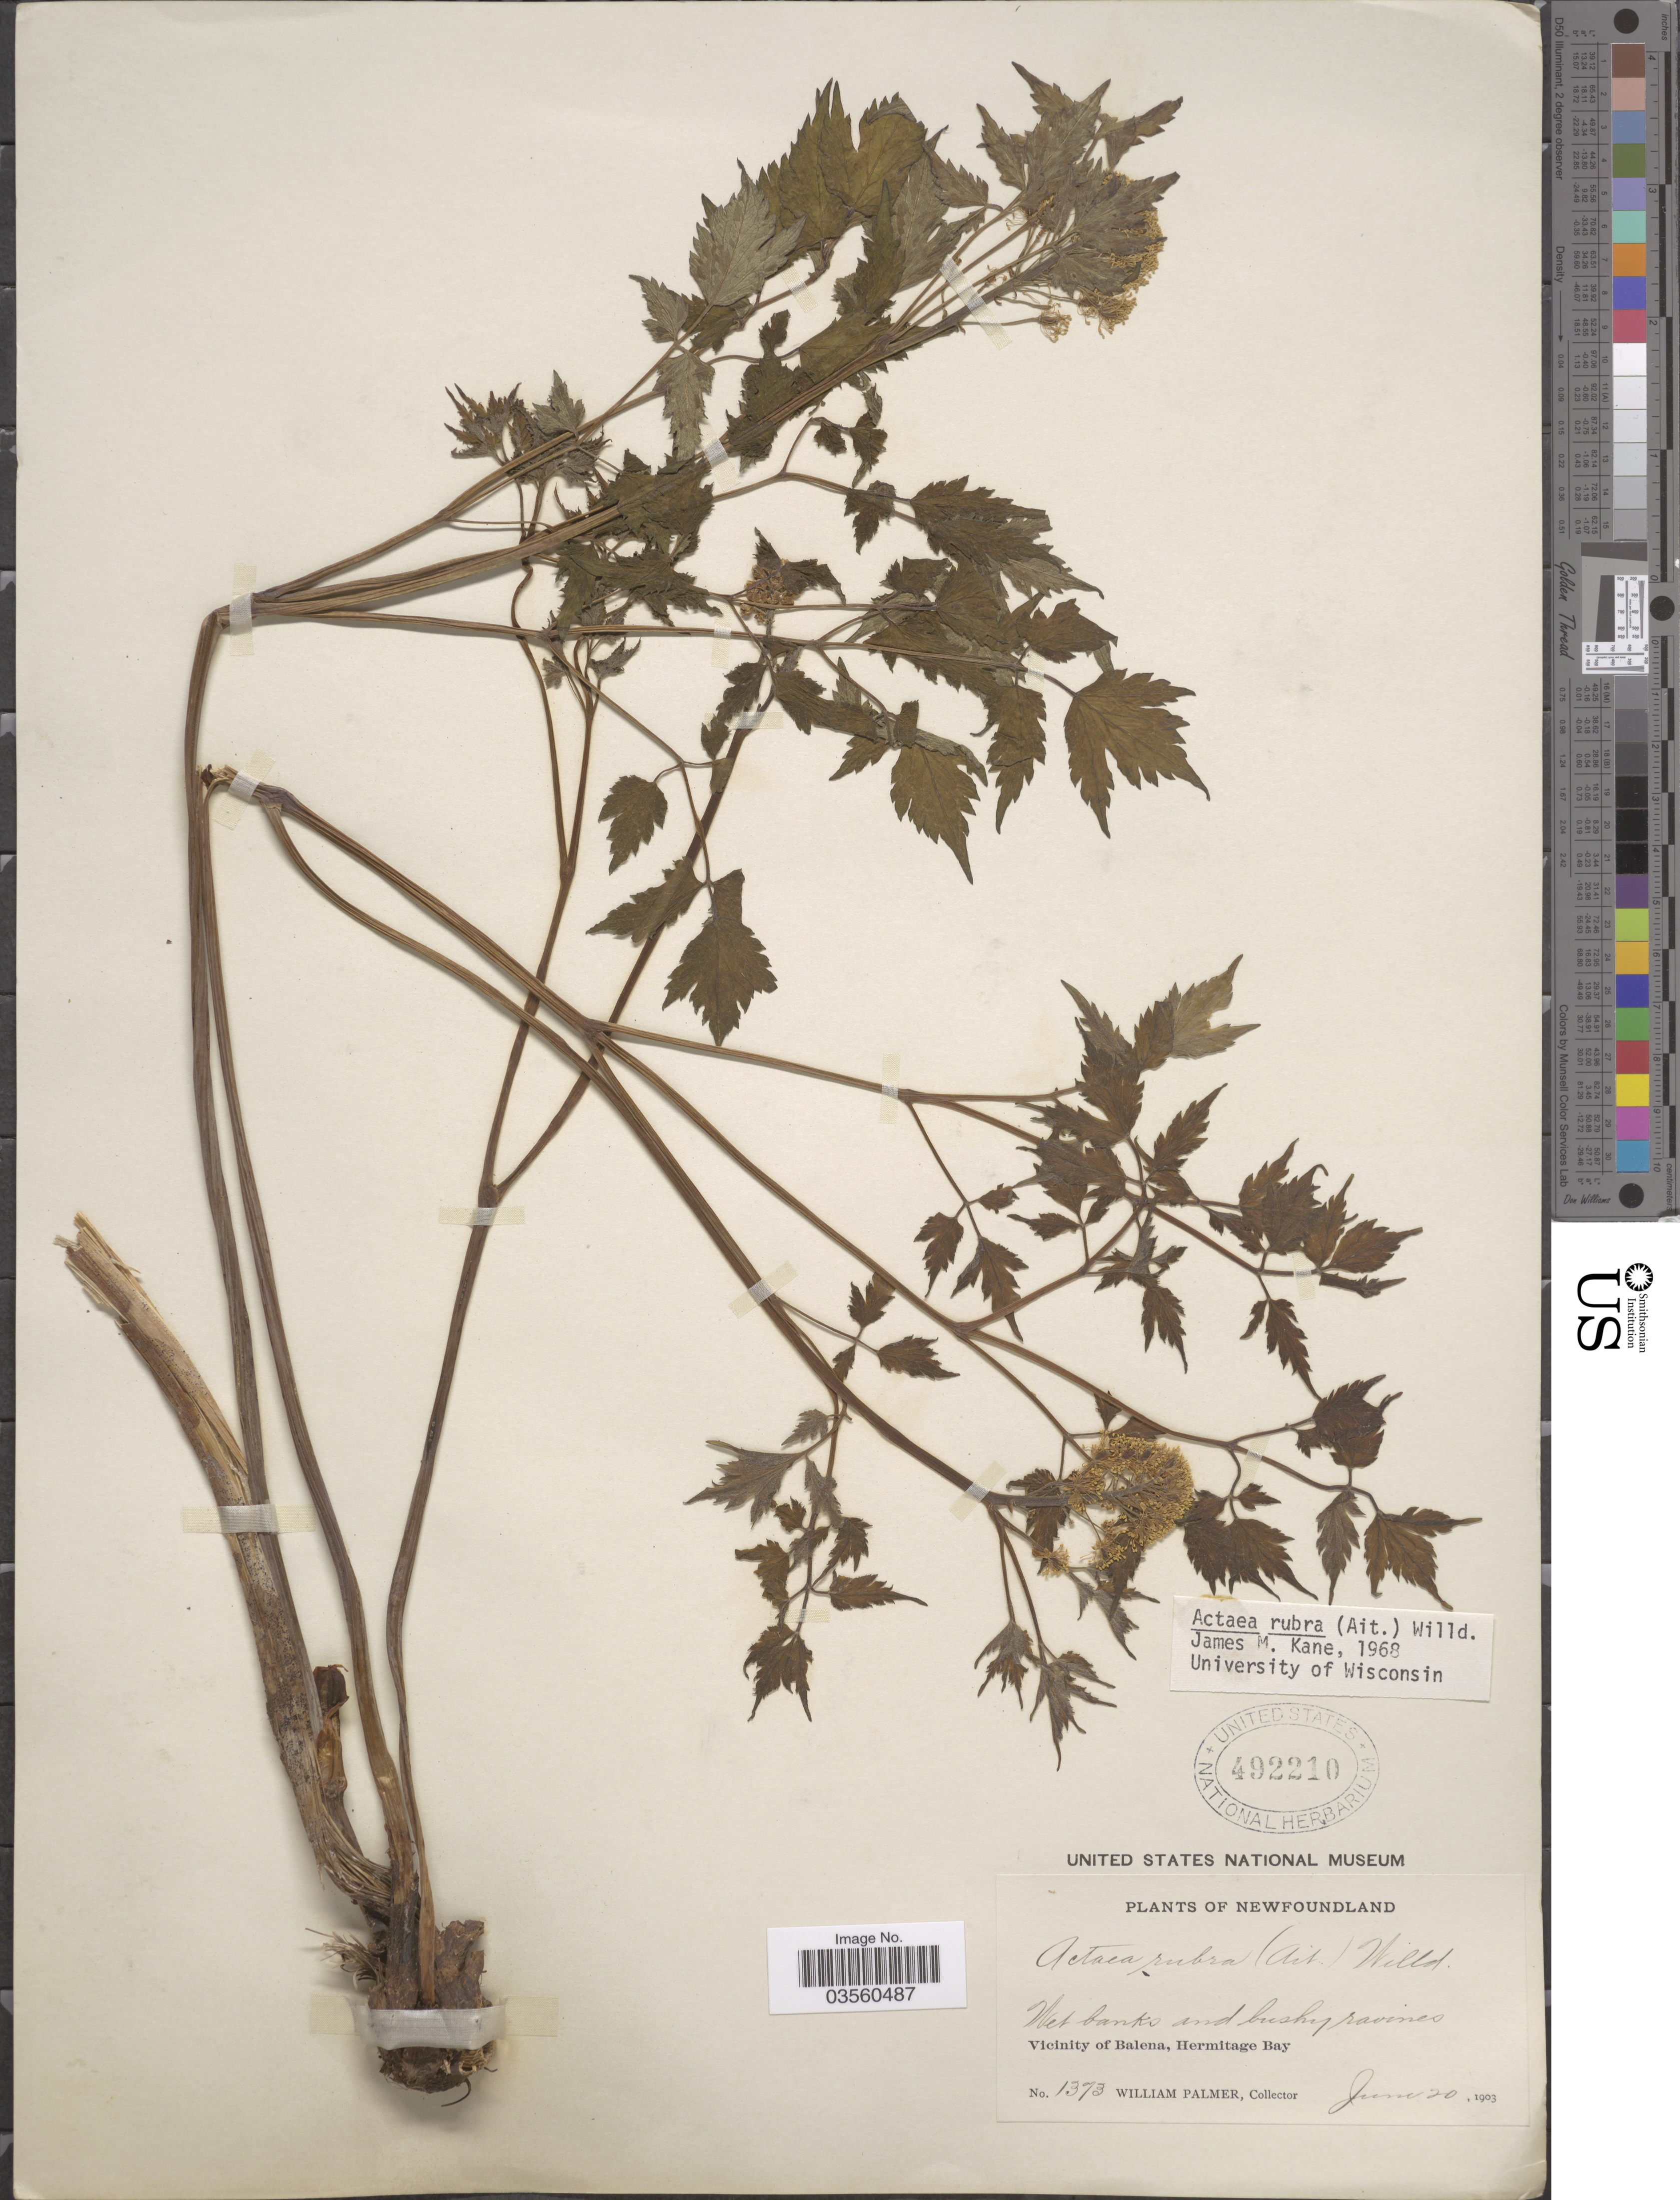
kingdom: Plantae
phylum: Tracheophyta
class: Magnoliopsida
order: Ranunculales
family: Ranunculaceae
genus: Actaea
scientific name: Actaea rubra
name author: (Aiton) Willd.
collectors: W. Palmer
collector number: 1373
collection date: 1903-06-20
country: Canada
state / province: Newfoundland and Labrador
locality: Vicinity of Balena, Hermitage Bay.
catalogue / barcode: US 492210